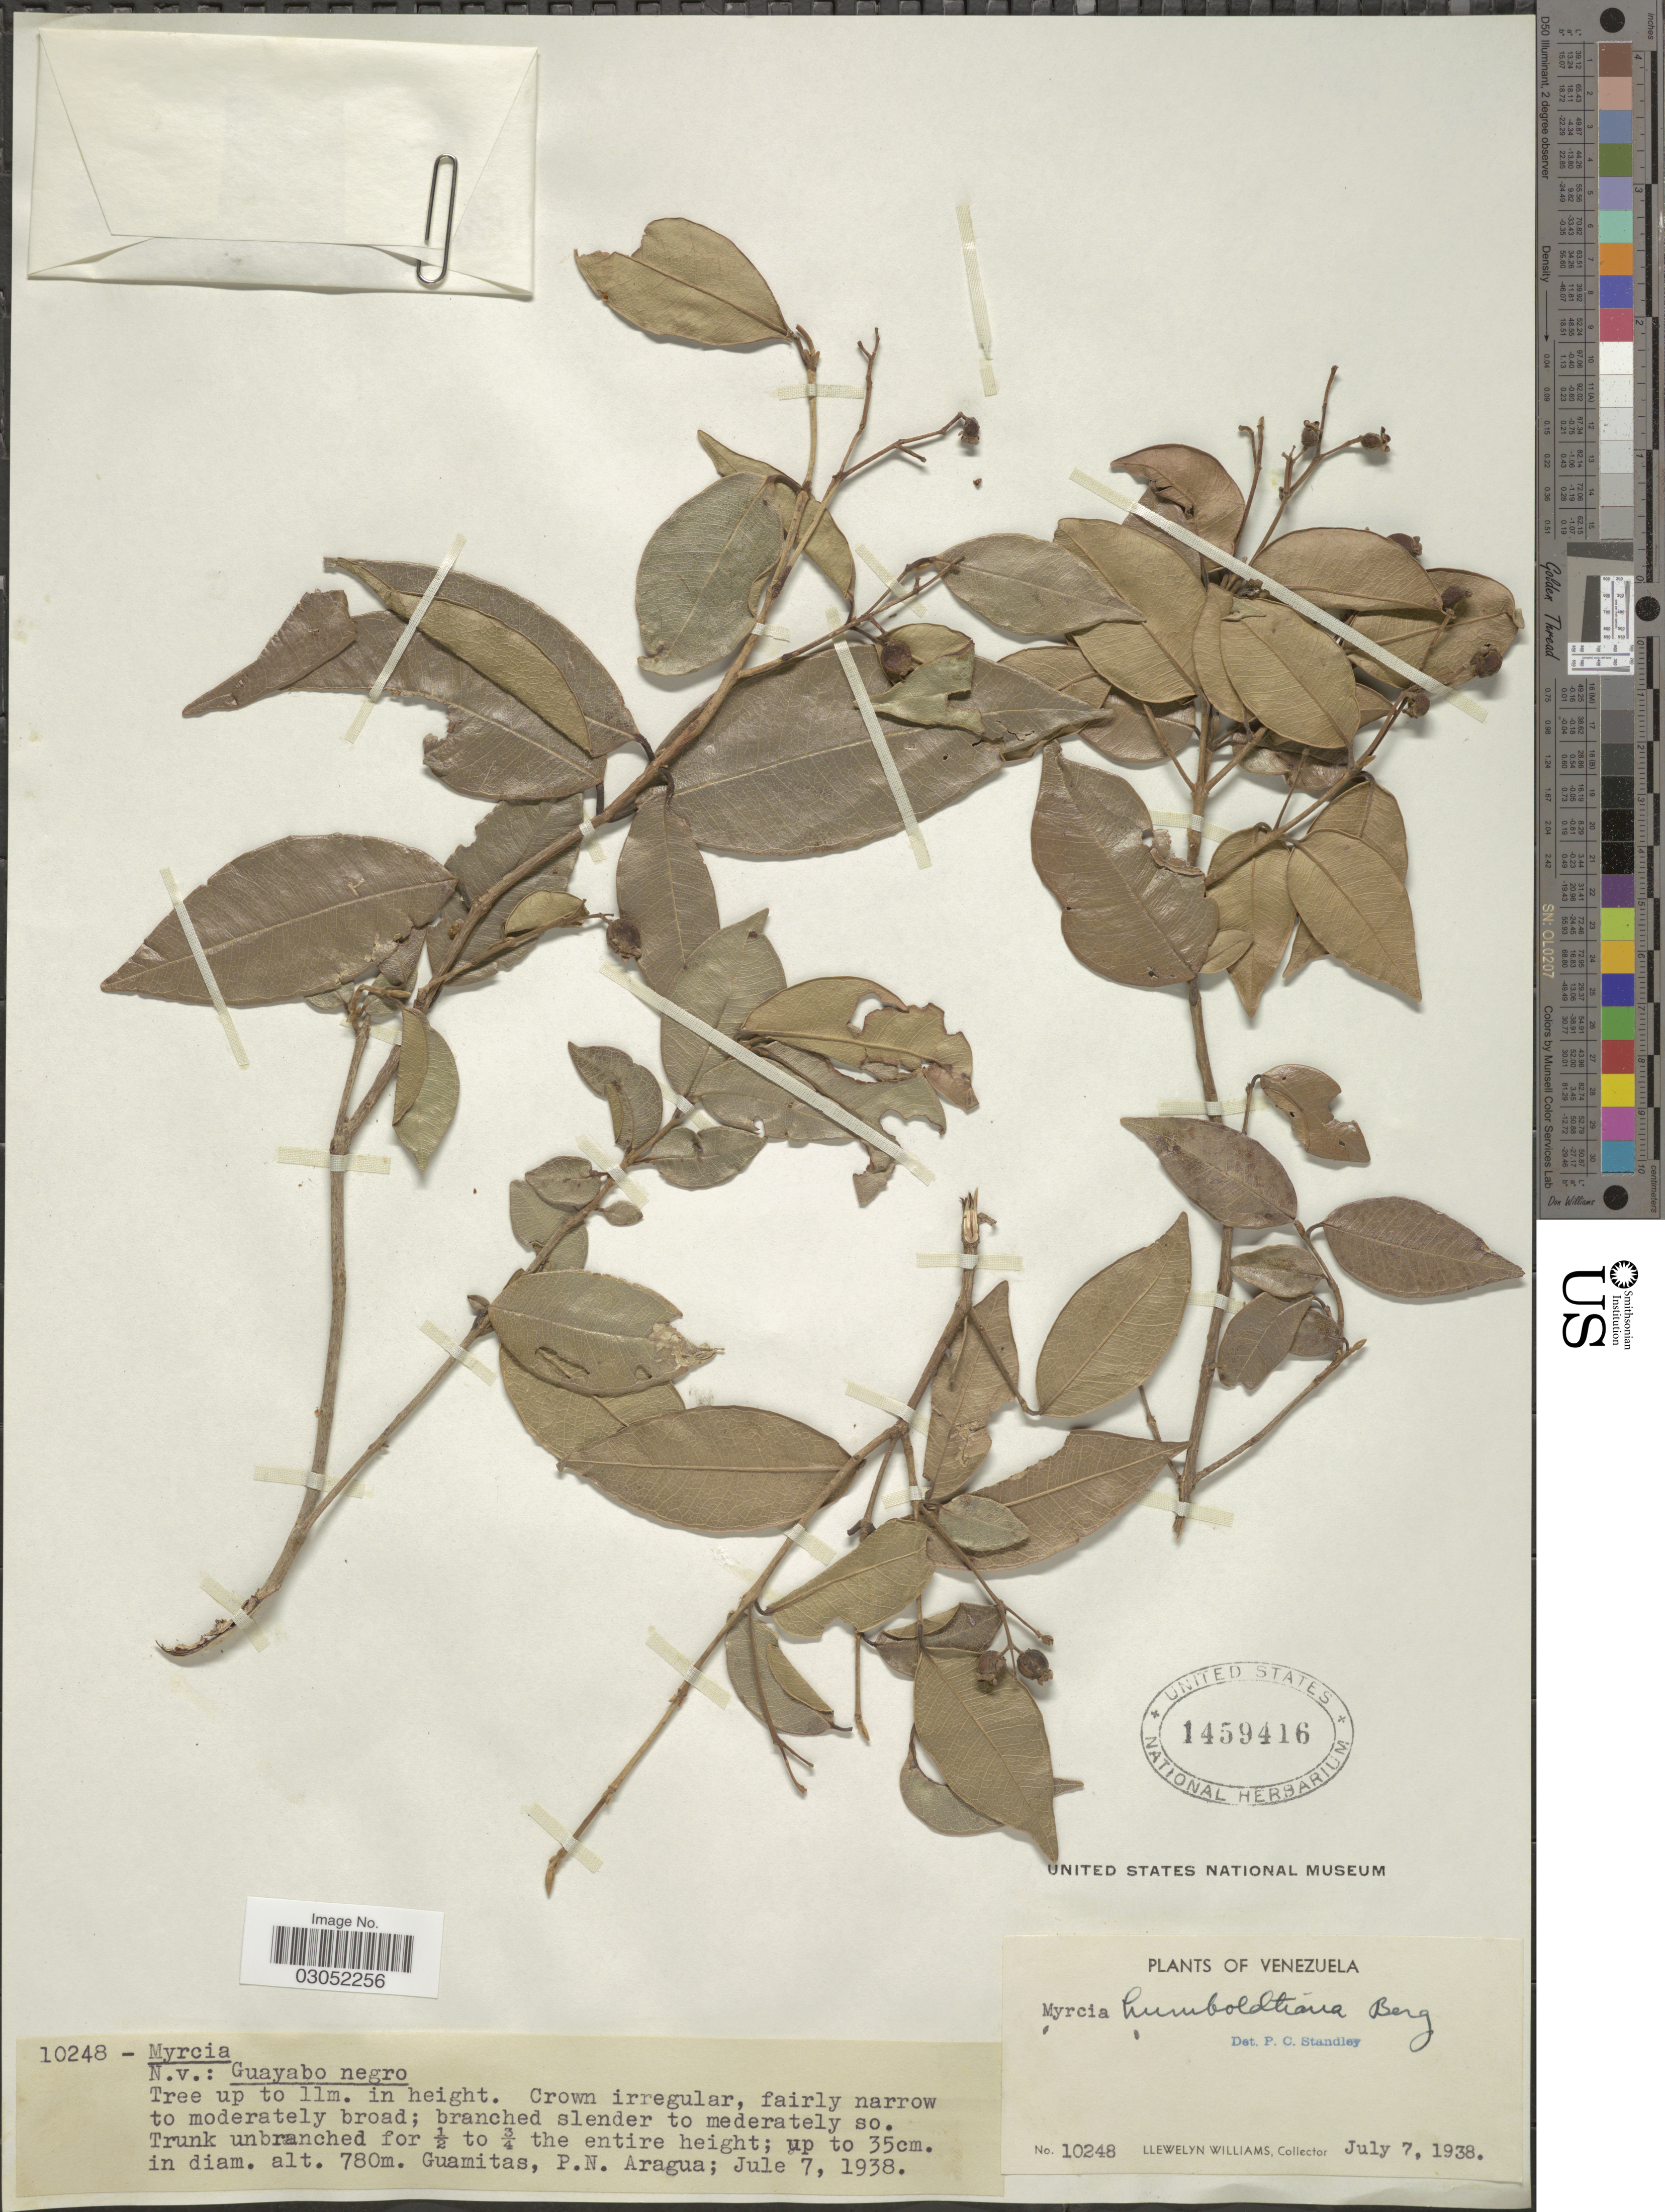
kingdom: Plantae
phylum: Tracheophyta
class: Magnoliopsida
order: Myrtales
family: Myrtaceae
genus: Myrcia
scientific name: Myrcia humboldtiana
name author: DC.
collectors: Ll. Williams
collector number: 10248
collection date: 1938-07-07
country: Venezuela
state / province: Aragua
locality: Guamitas, P.N. Aragua.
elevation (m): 780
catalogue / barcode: US 1459416